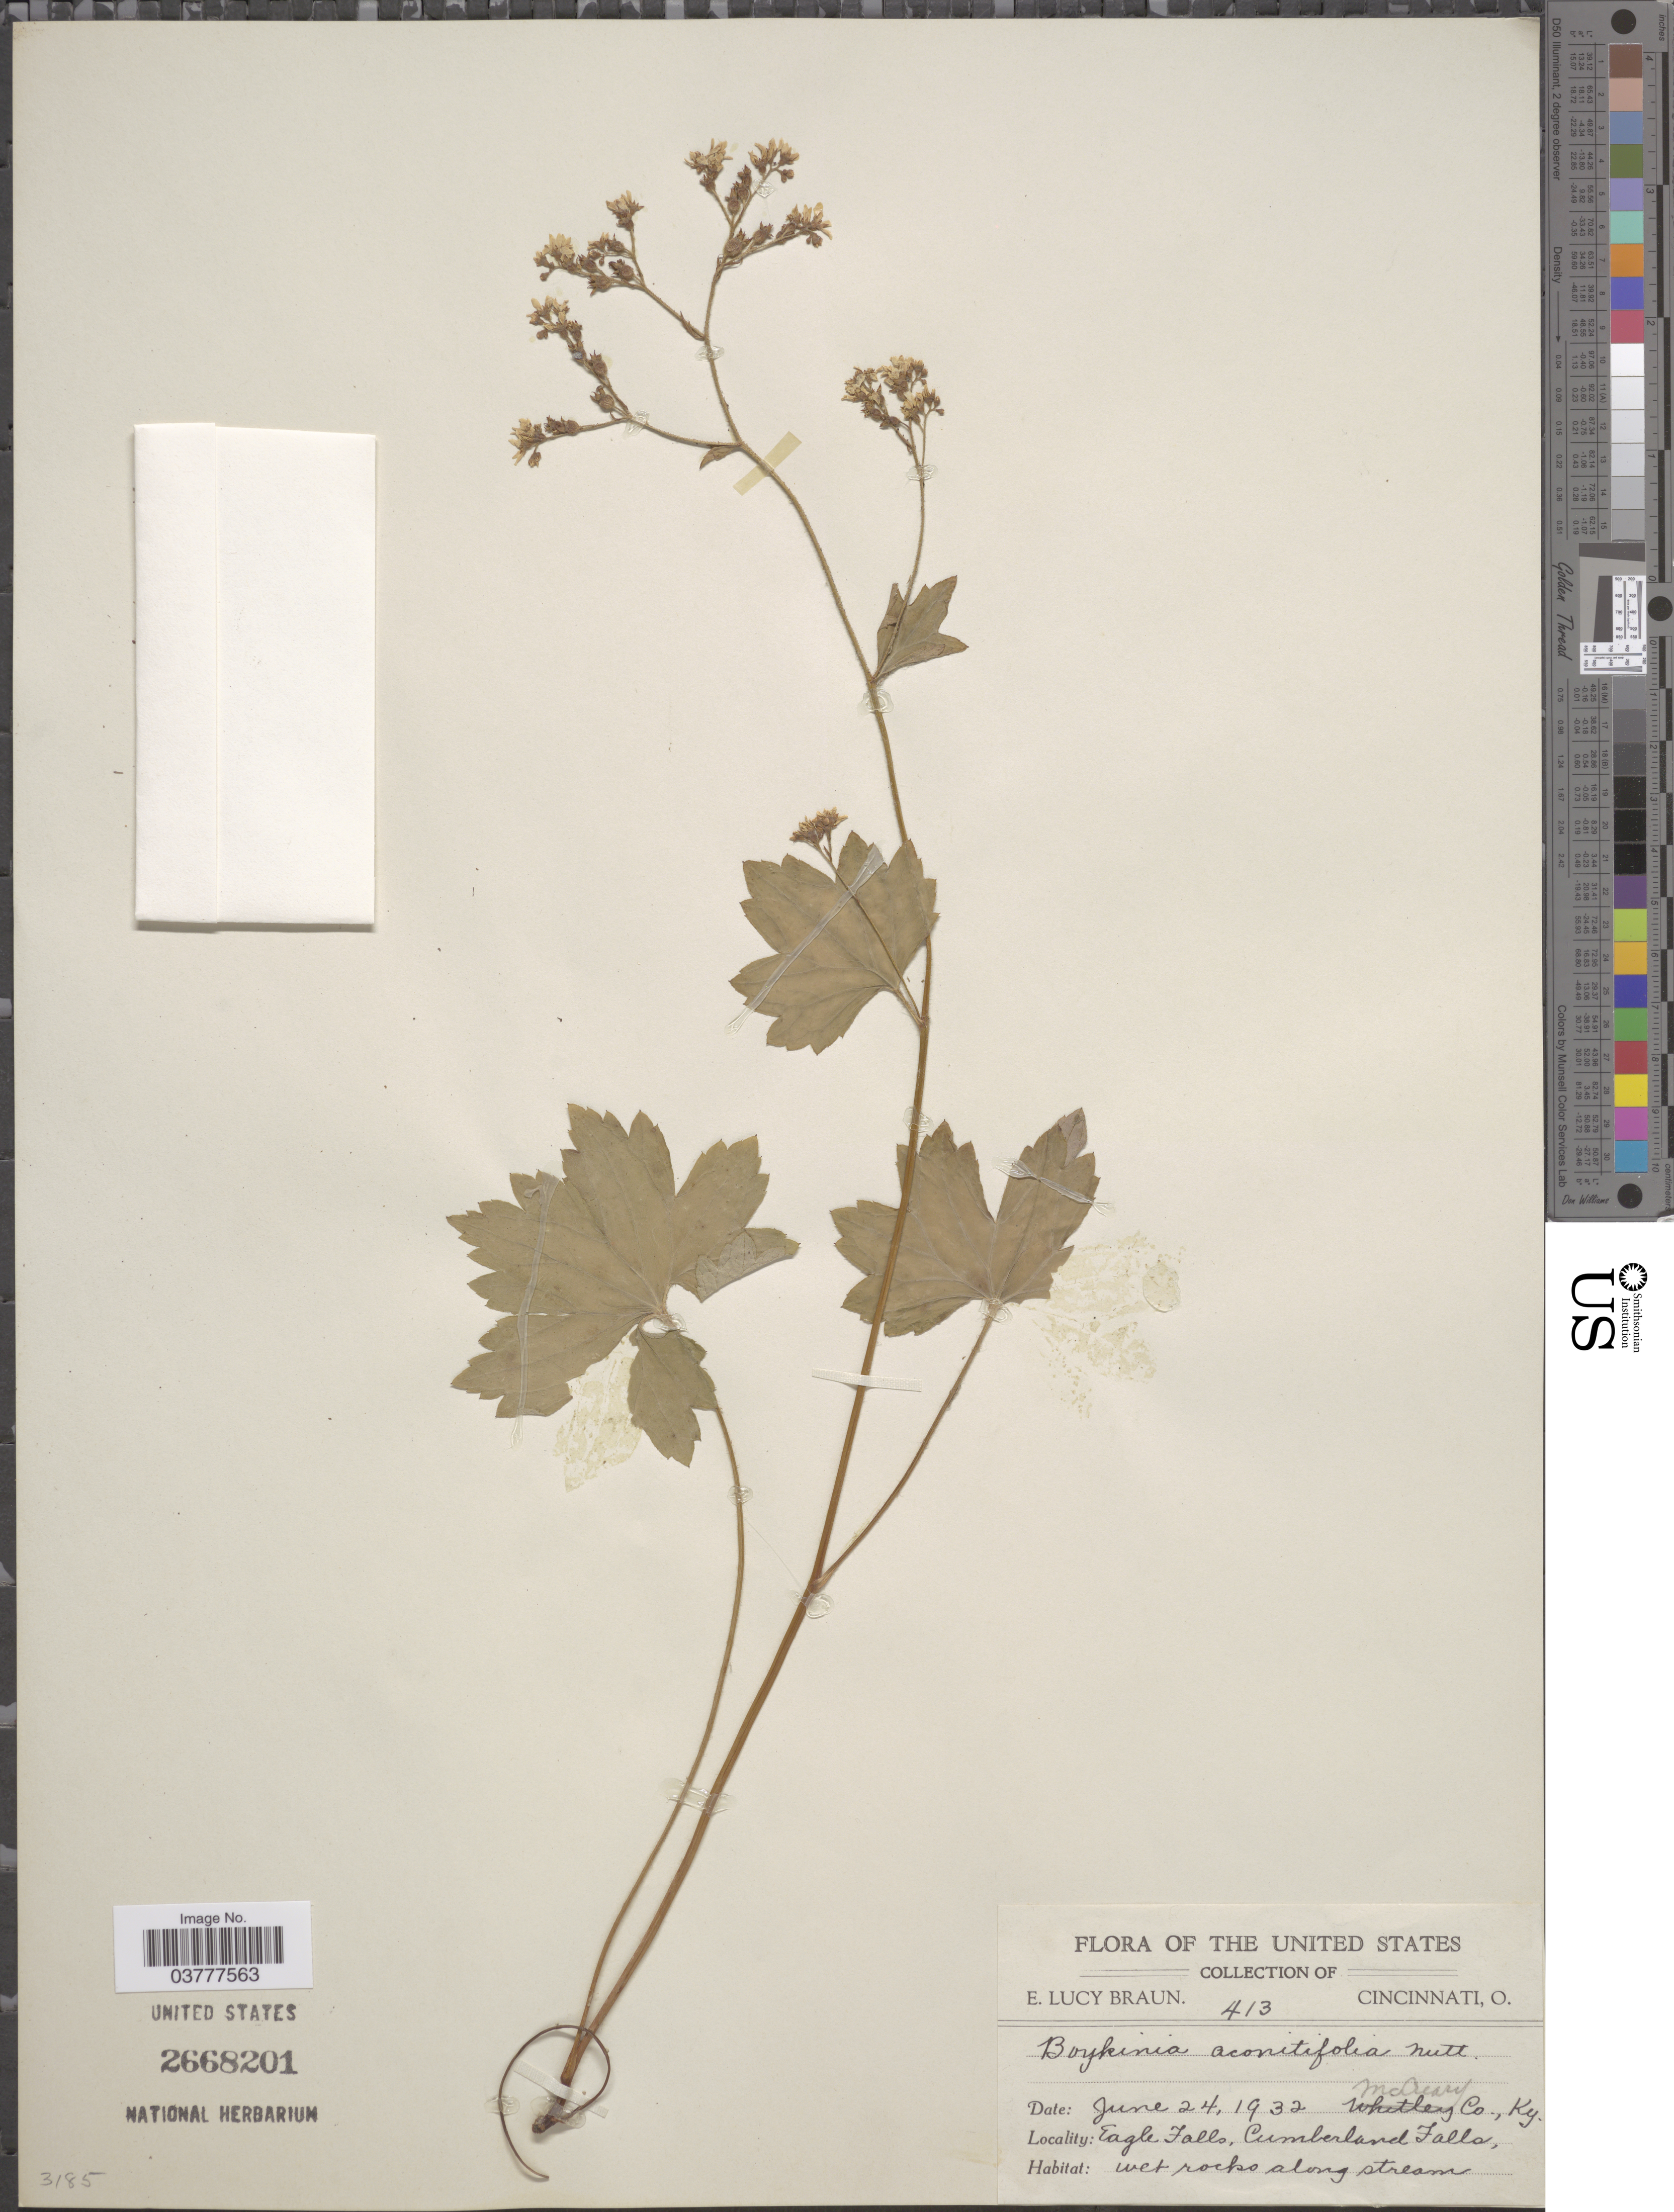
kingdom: Plantae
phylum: Tracheophyta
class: Magnoliopsida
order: Saxifragales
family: Saxifragaceae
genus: Boykinia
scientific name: Boykinia aconitifolia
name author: Nutt.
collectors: E. L. Braun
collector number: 413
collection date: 1932-06-24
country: United States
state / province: Kentucky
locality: McCreary Co. Eagle Falls, Cumberland Falls.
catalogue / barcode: US 2668201